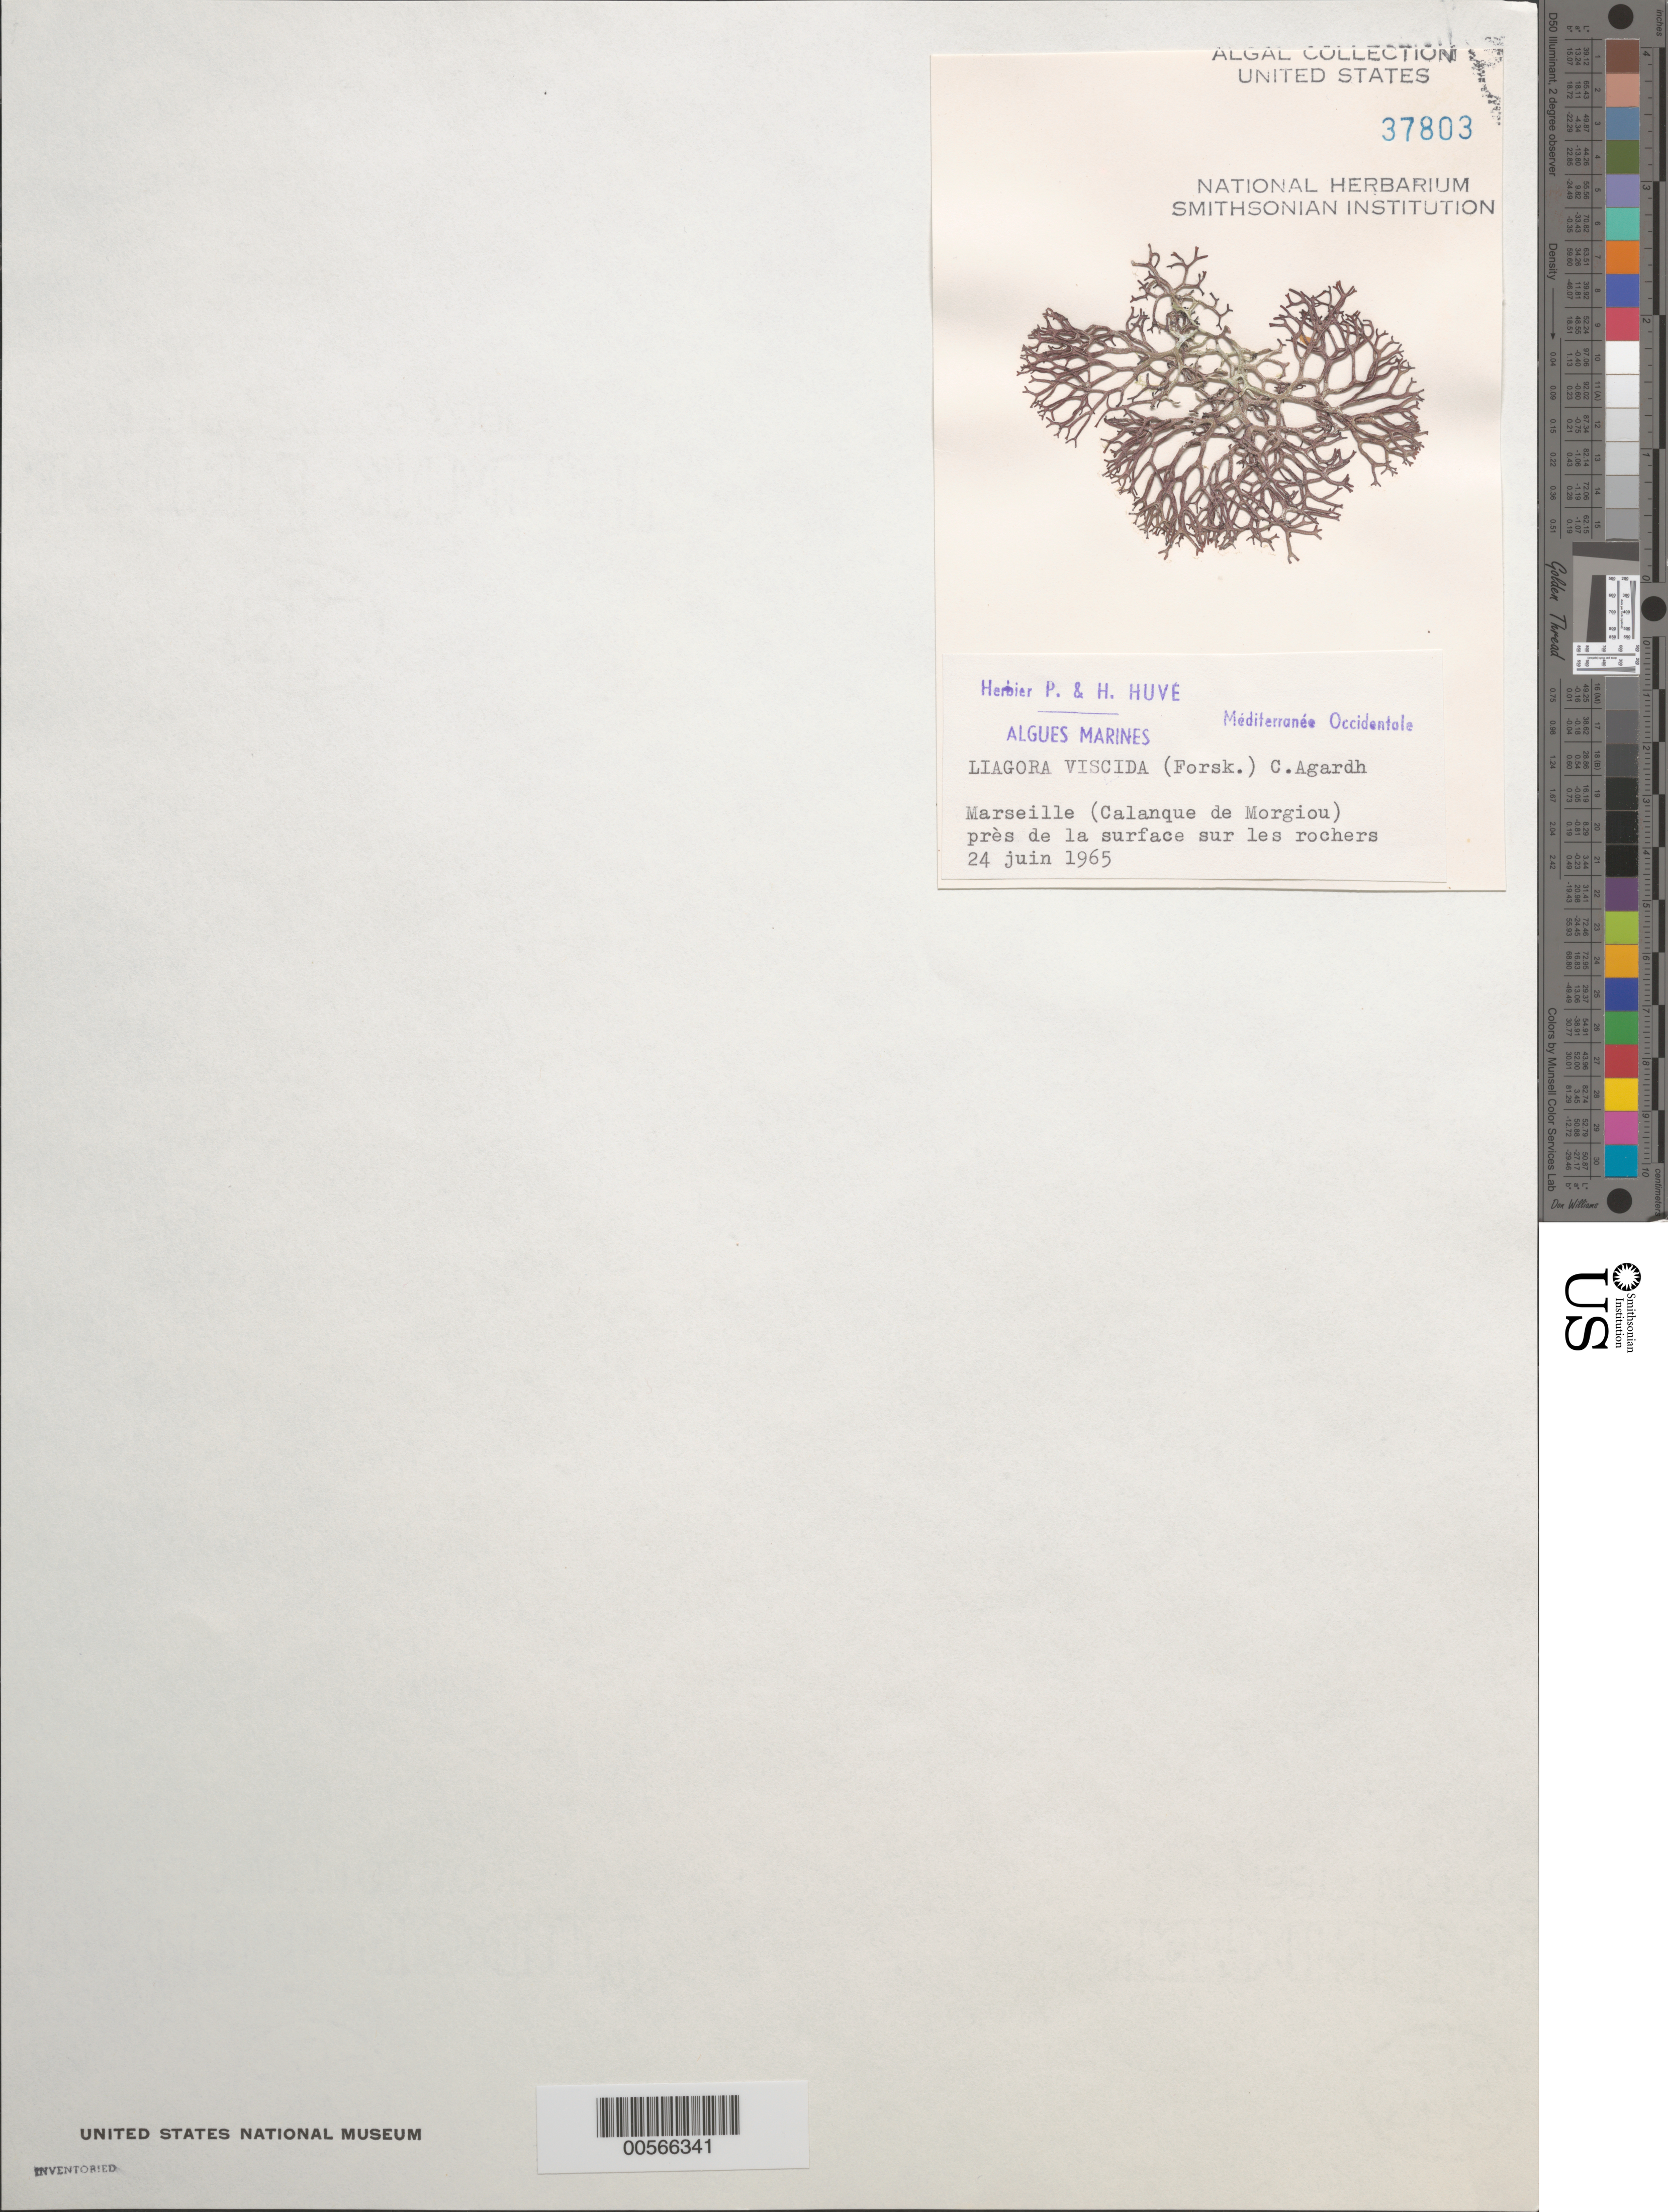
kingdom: Plantae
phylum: Rhodophyta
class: Florideophyceae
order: Nemaliales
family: Liagoraceae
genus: Liagora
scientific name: Liagora viscida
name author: (Forssk.) C. Agardh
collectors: P. Huve & H. Huve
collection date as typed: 24 Jun 1965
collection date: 1965-06-24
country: France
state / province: Provence-Alpes-Côte d'Azur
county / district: Bouches-du-Rhône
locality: Calanque de Morgiou, Marseille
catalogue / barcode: US 37803